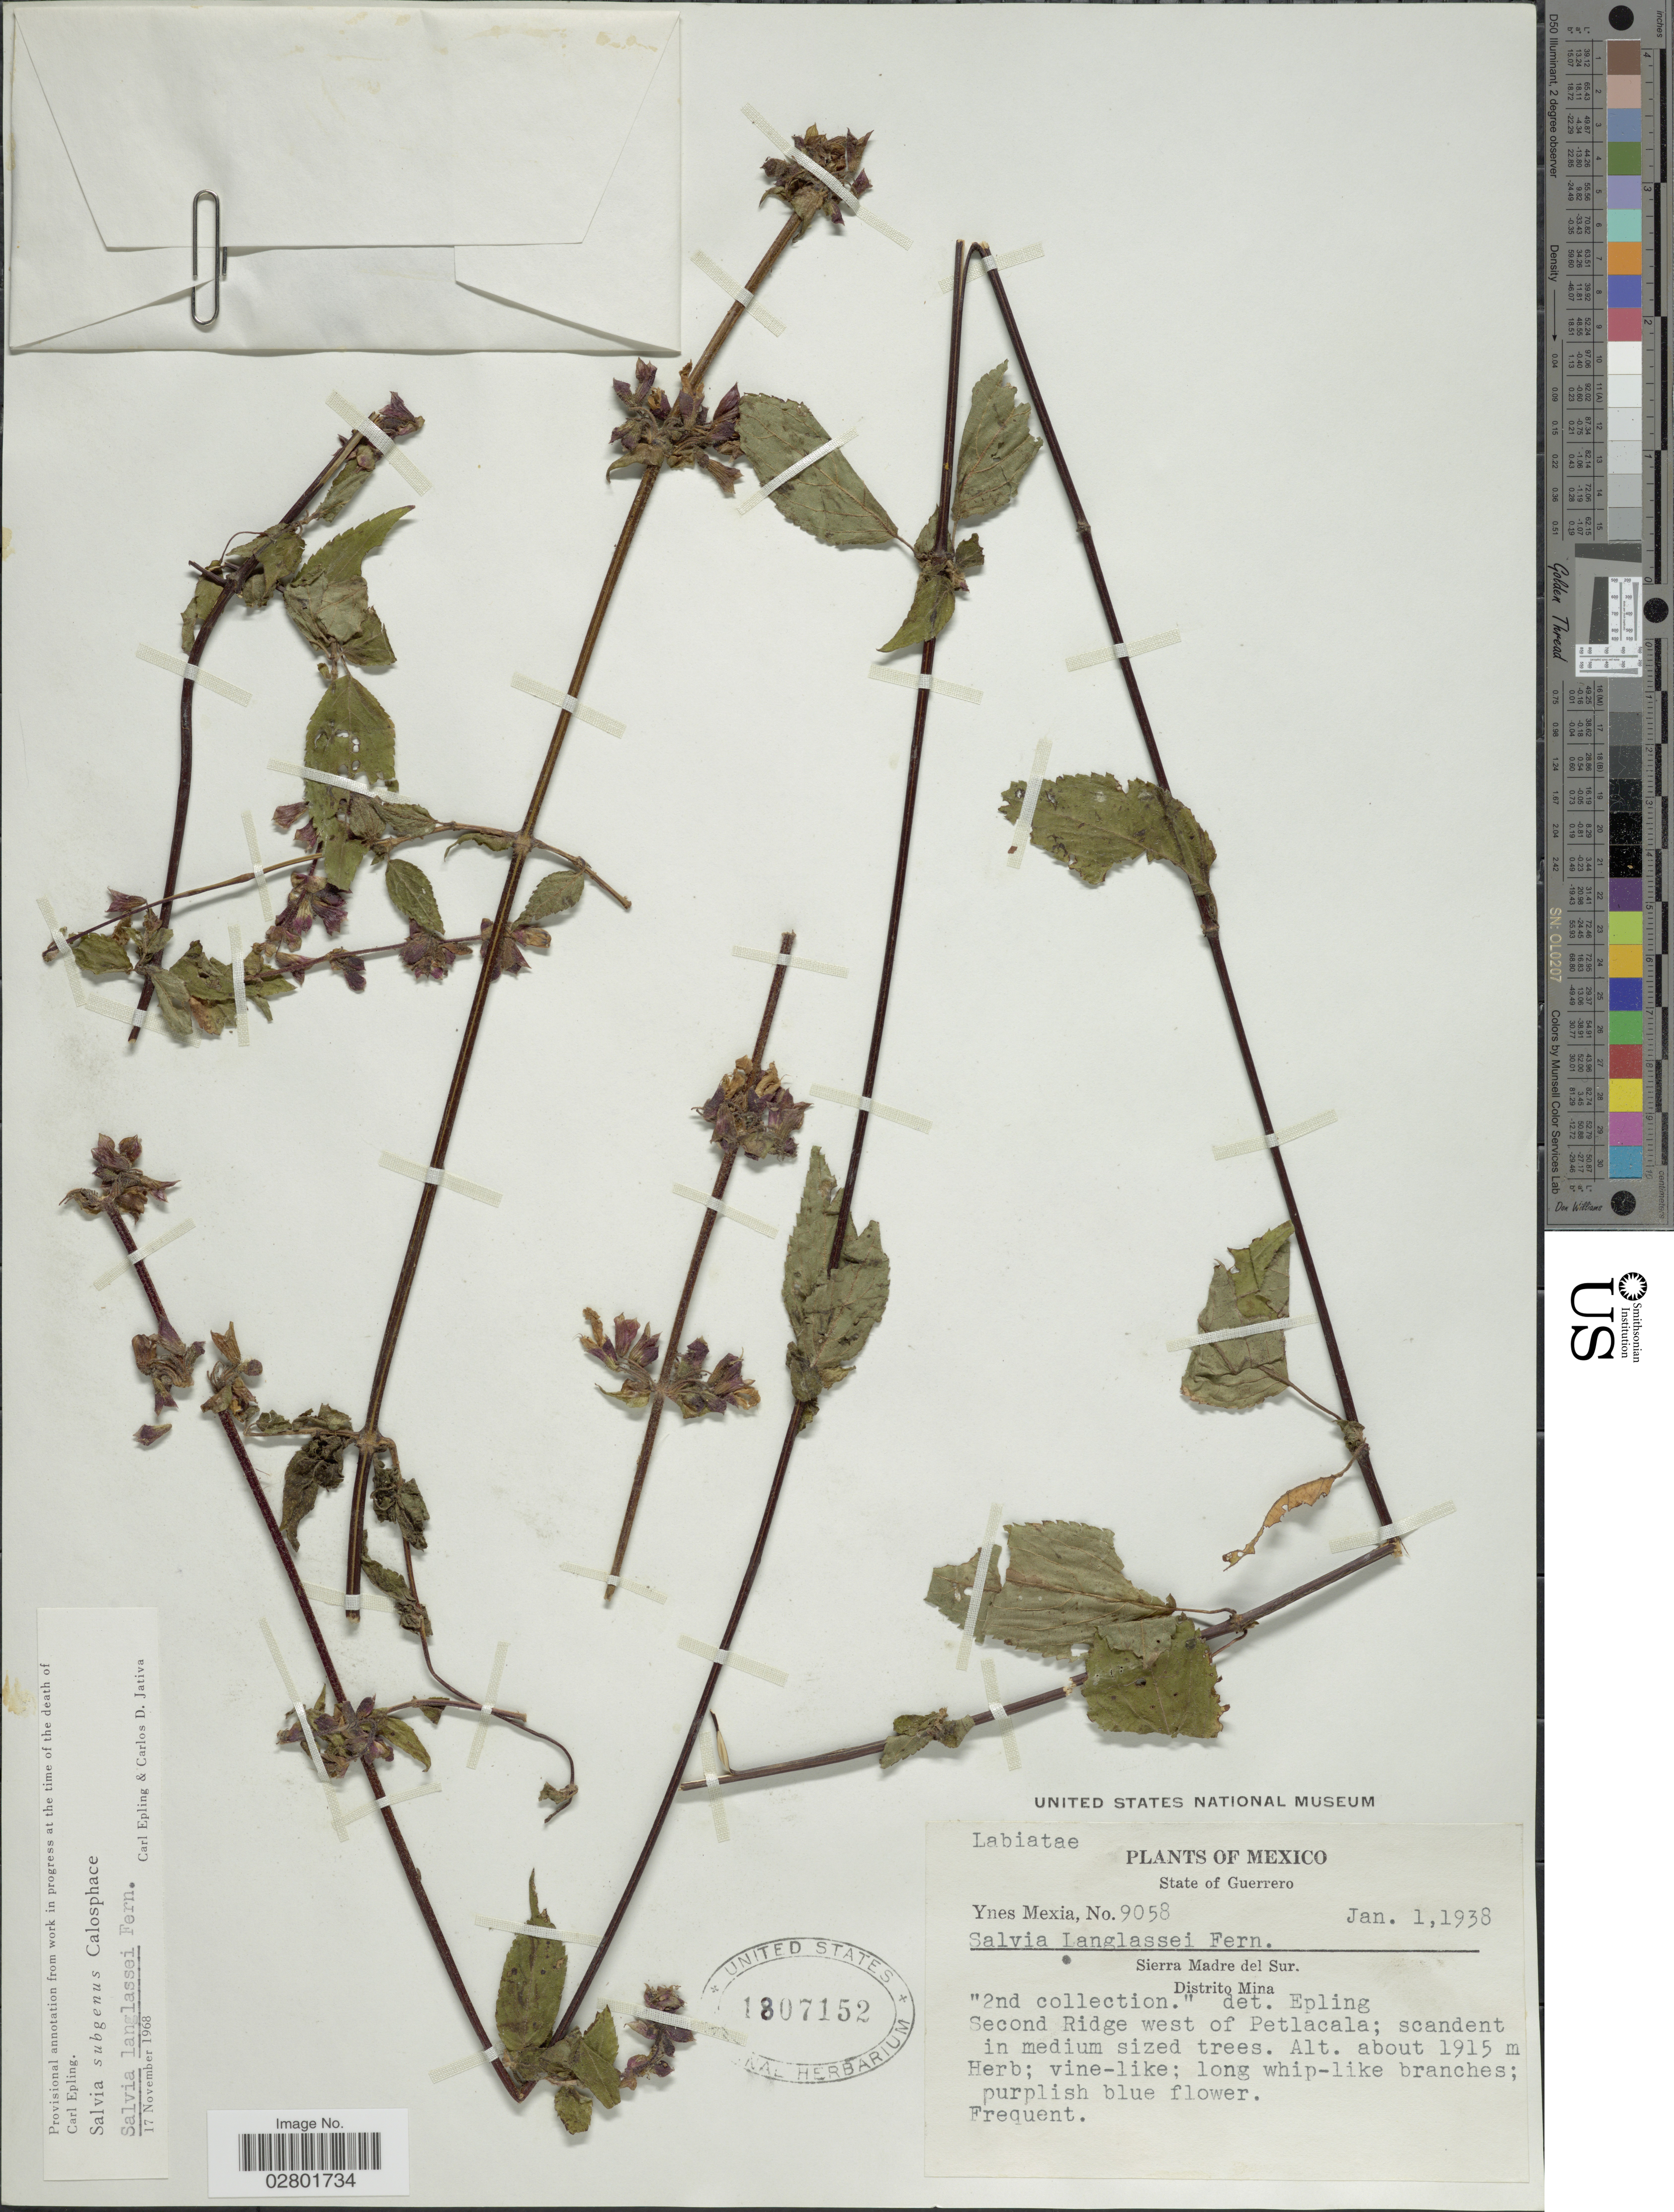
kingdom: Plantae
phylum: Tracheophyta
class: Magnoliopsida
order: Lamiales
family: Lamiaceae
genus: Salvia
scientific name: Salvia langlassei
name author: Fernald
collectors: Y. Mexia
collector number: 9058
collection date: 1938-01-01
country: Mexico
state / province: Guerrero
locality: Sierra Madre del Sur., Distrito Mina, Second Ridge west of Petlacala.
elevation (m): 1915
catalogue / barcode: US 1807152